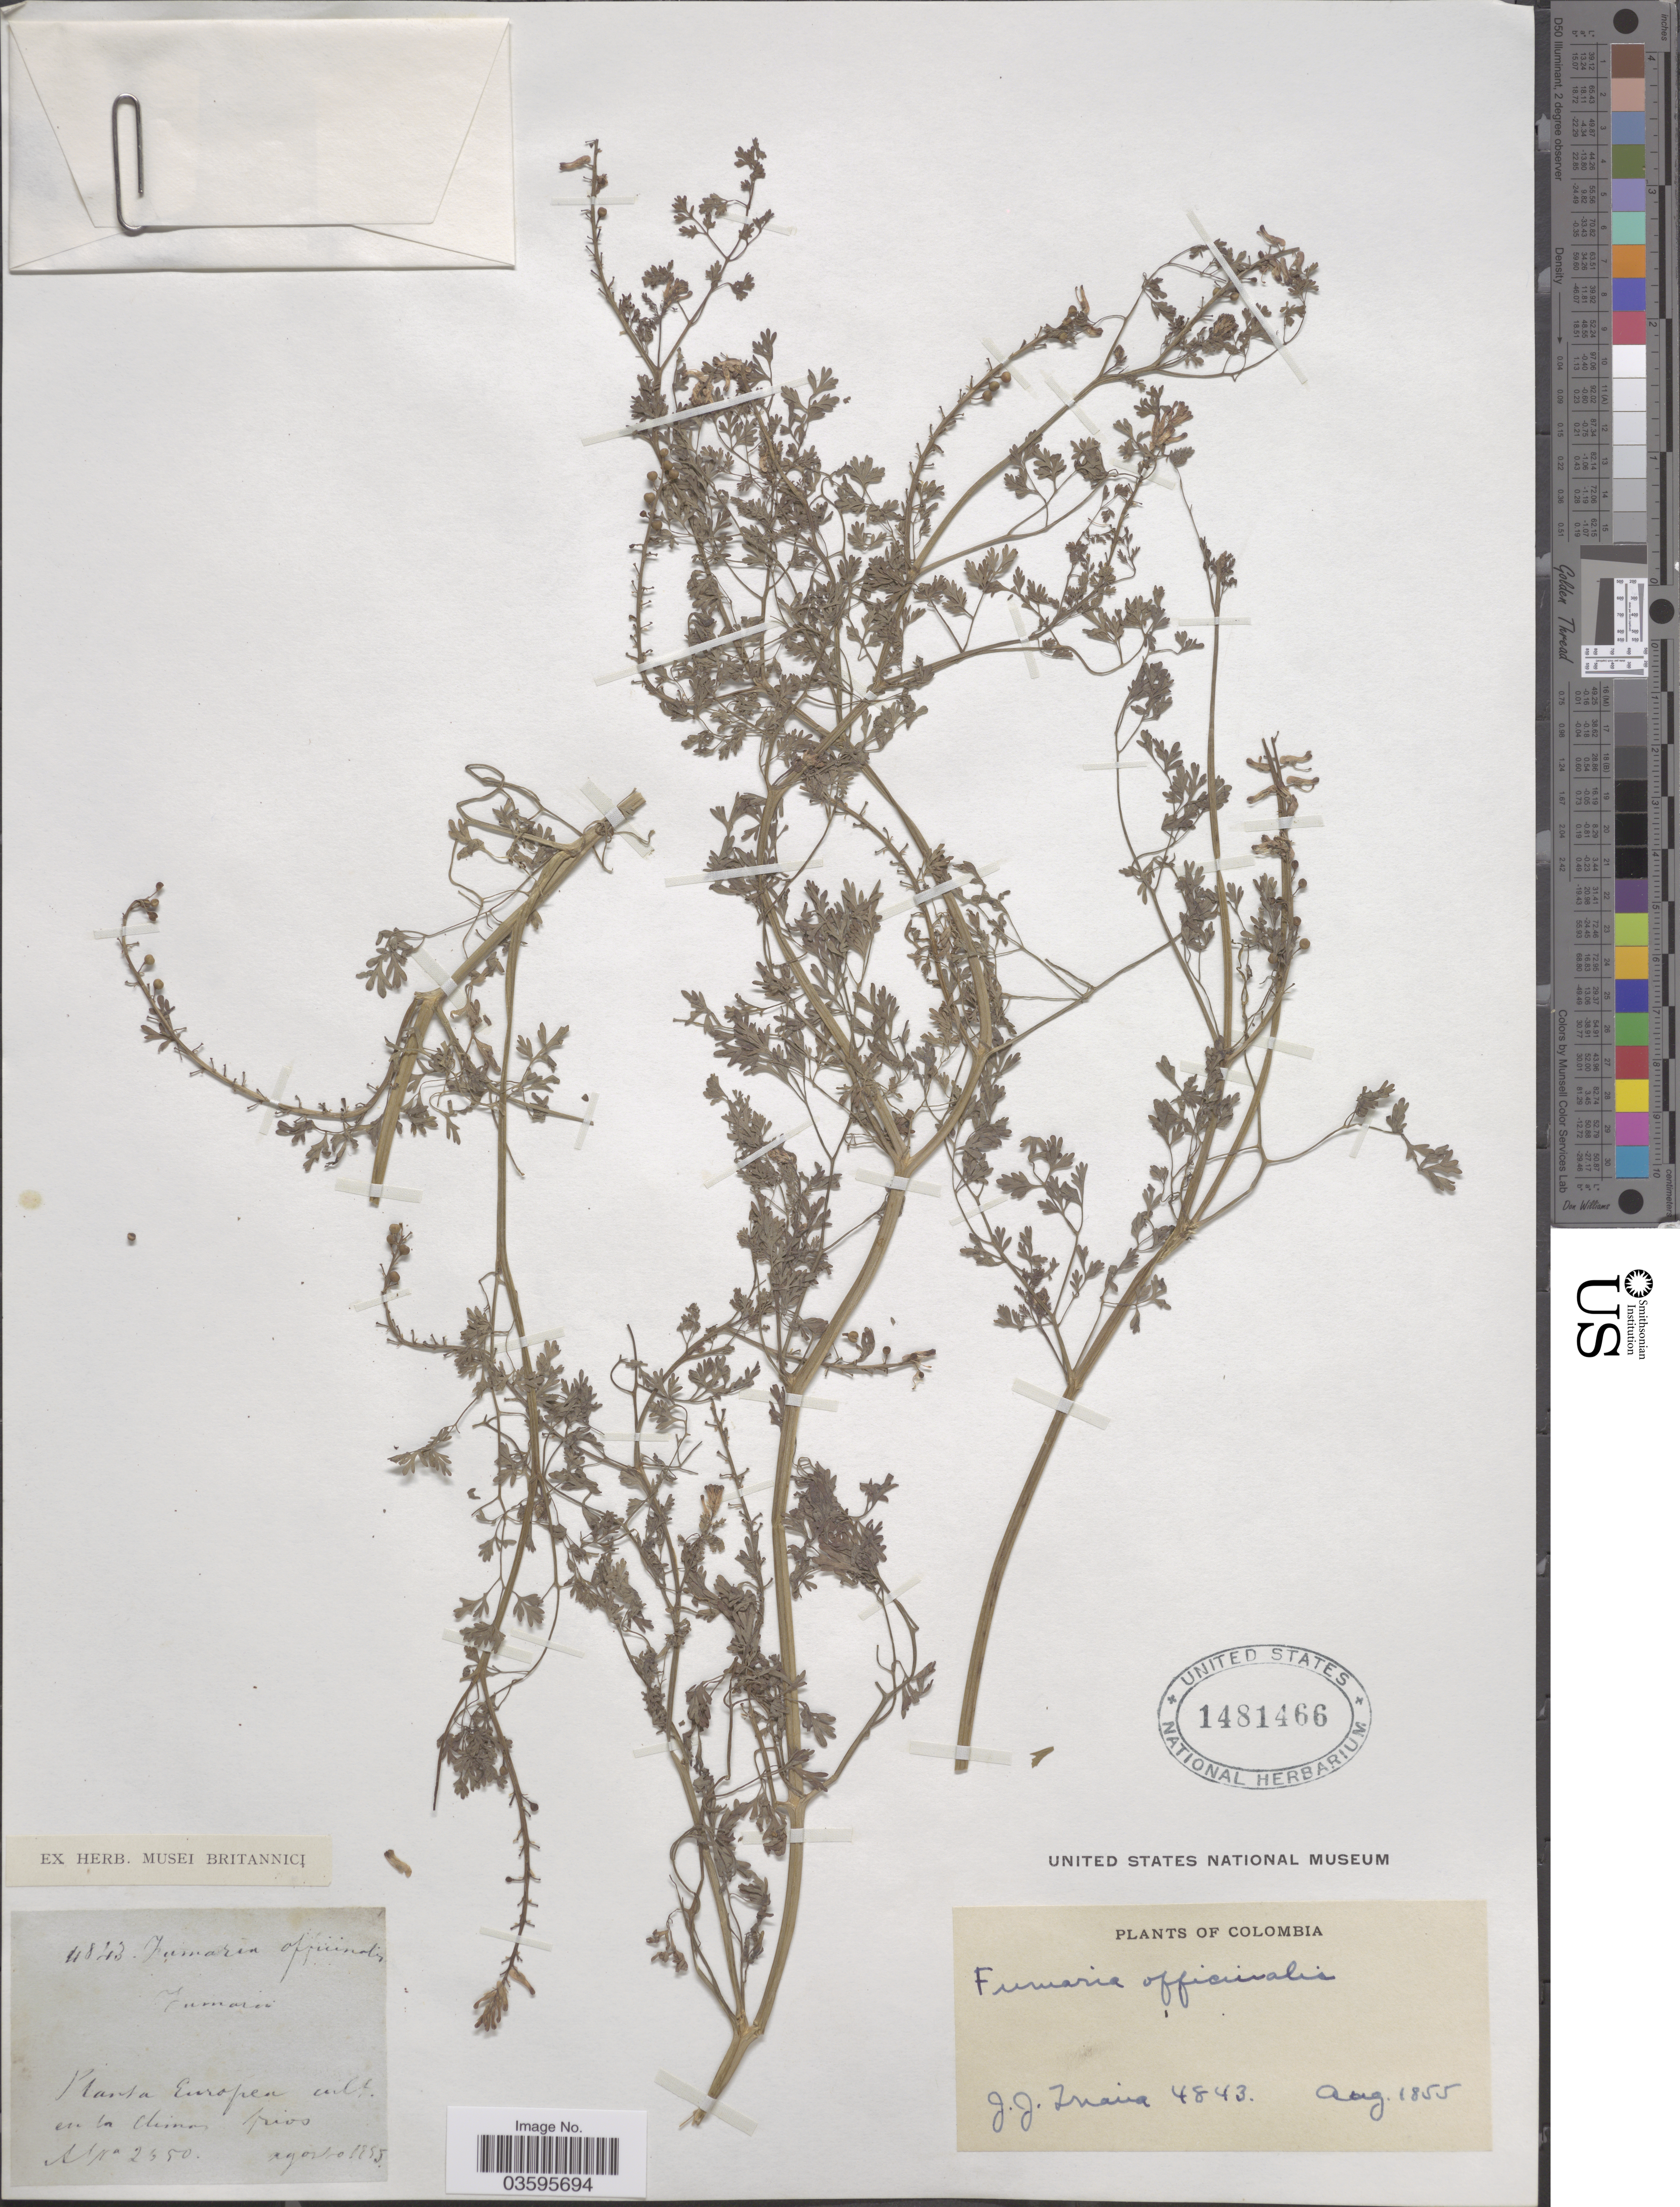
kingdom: Plantae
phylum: Tracheophyta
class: Magnoliopsida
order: Ranunculales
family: Papaveraceae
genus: Fumaria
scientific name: Fumaria officinalis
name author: L.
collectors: J. J. Triana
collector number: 4843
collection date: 1855-08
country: Colombia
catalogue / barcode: US 1481466